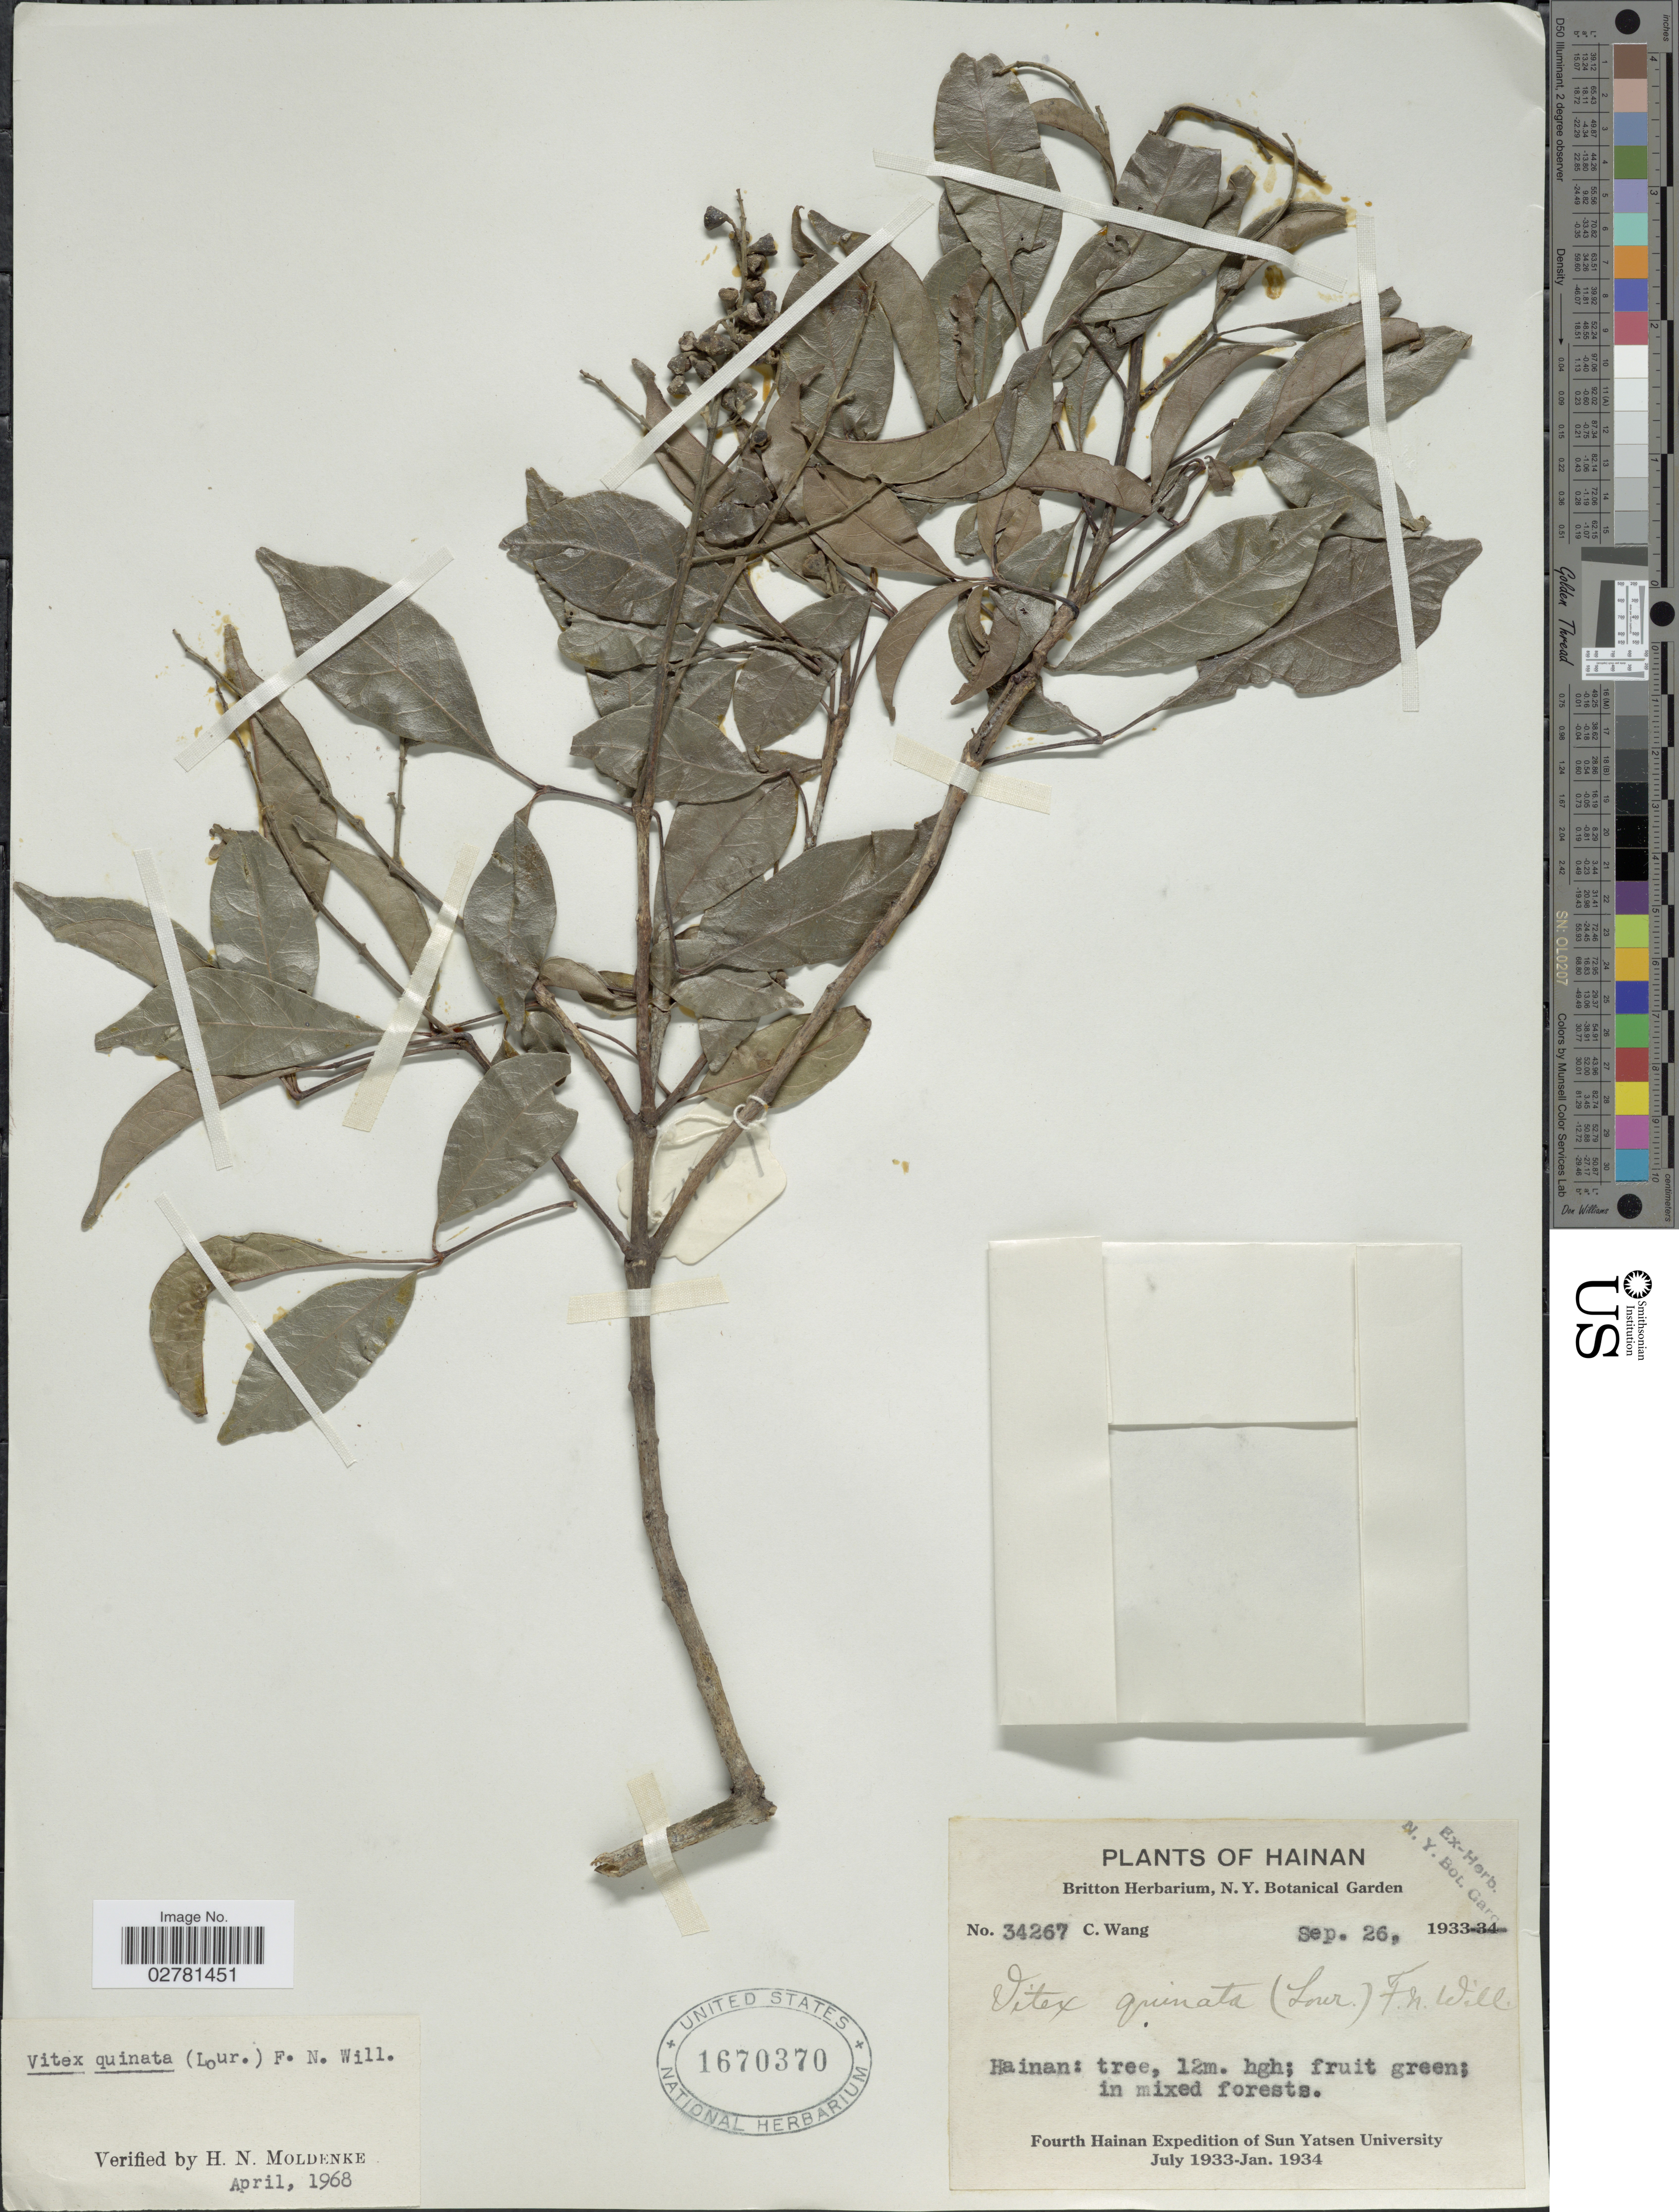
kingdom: Plantae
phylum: Tracheophyta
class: Magnoliopsida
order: Lamiales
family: Lamiaceae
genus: Vitex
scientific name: Vitex quinata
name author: (Lour.) F.N. Williams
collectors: C. Wang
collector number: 34267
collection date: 1933-09-26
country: China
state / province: Hainan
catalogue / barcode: US 1670370